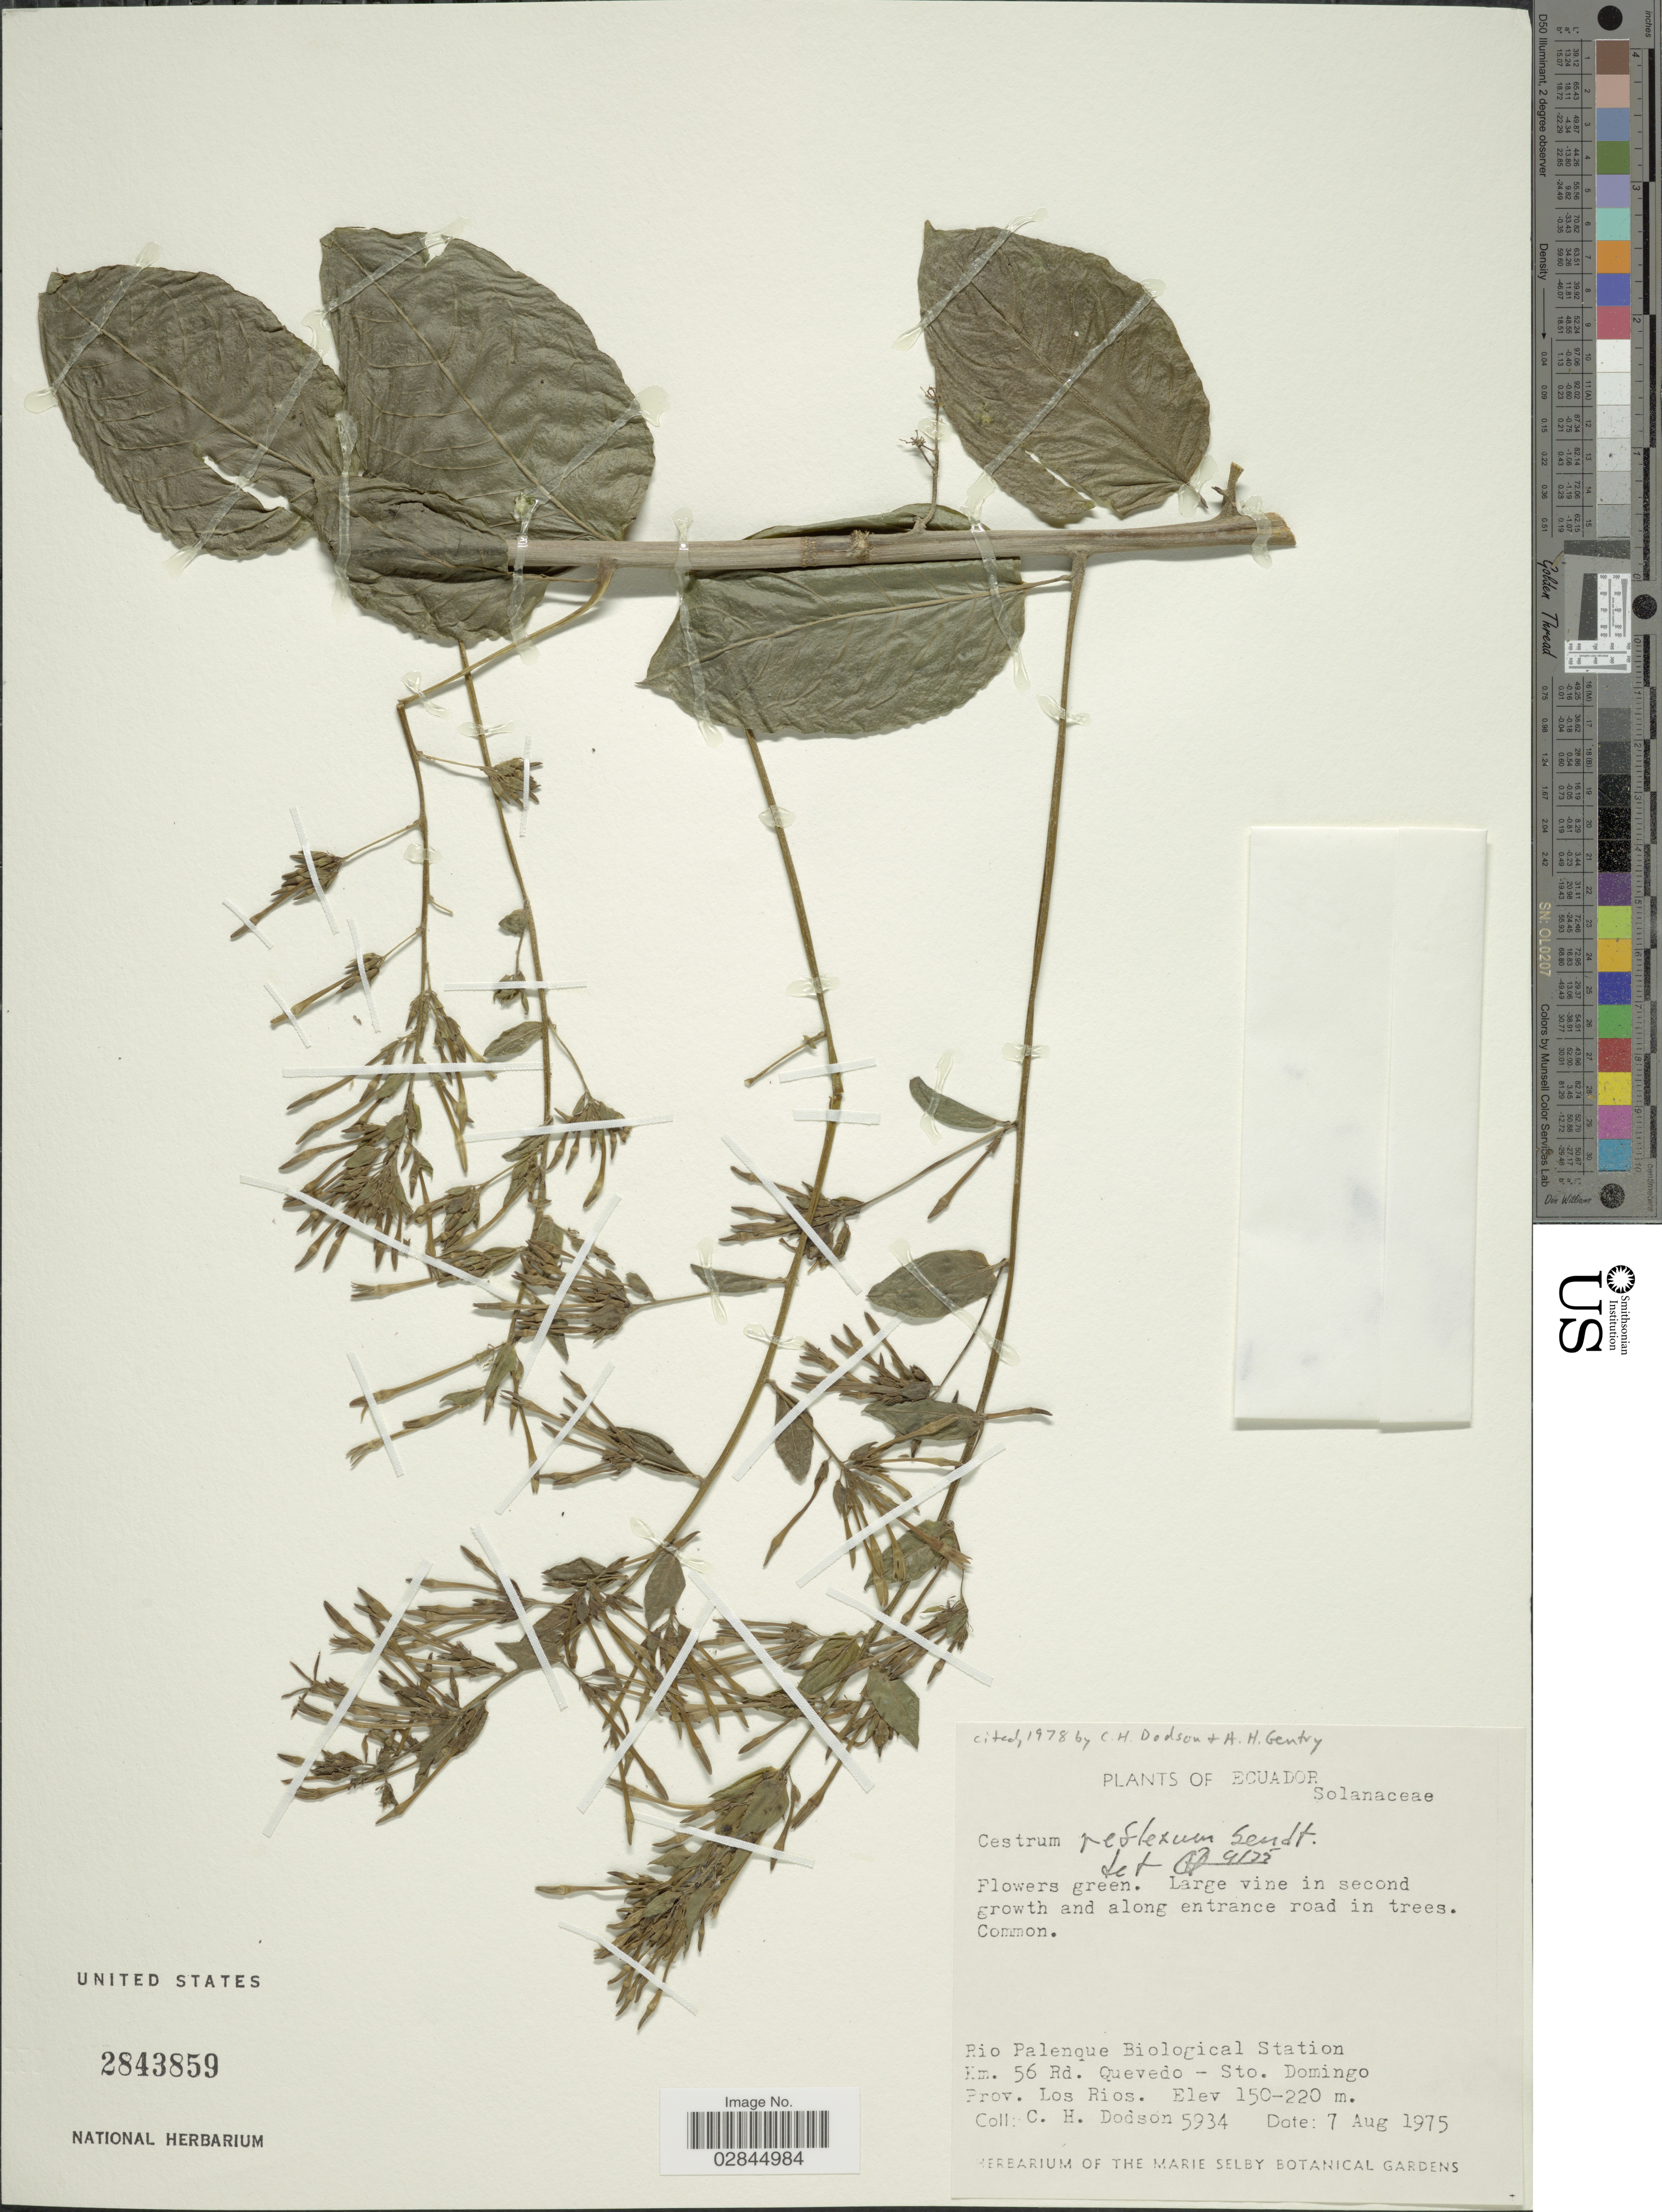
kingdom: Plantae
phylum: Tracheophyta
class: Magnoliopsida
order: Solanales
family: Solanaceae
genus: Cestrum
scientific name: Cestrum reflexum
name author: Sendtn.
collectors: C. H. Dodson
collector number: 5934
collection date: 1975-08-07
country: Ecuador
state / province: Los Ríos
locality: Rio Palenque Biological Station. Km. 56 Rd. Quevedo- Sto. Domingo.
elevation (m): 150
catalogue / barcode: US 2843859